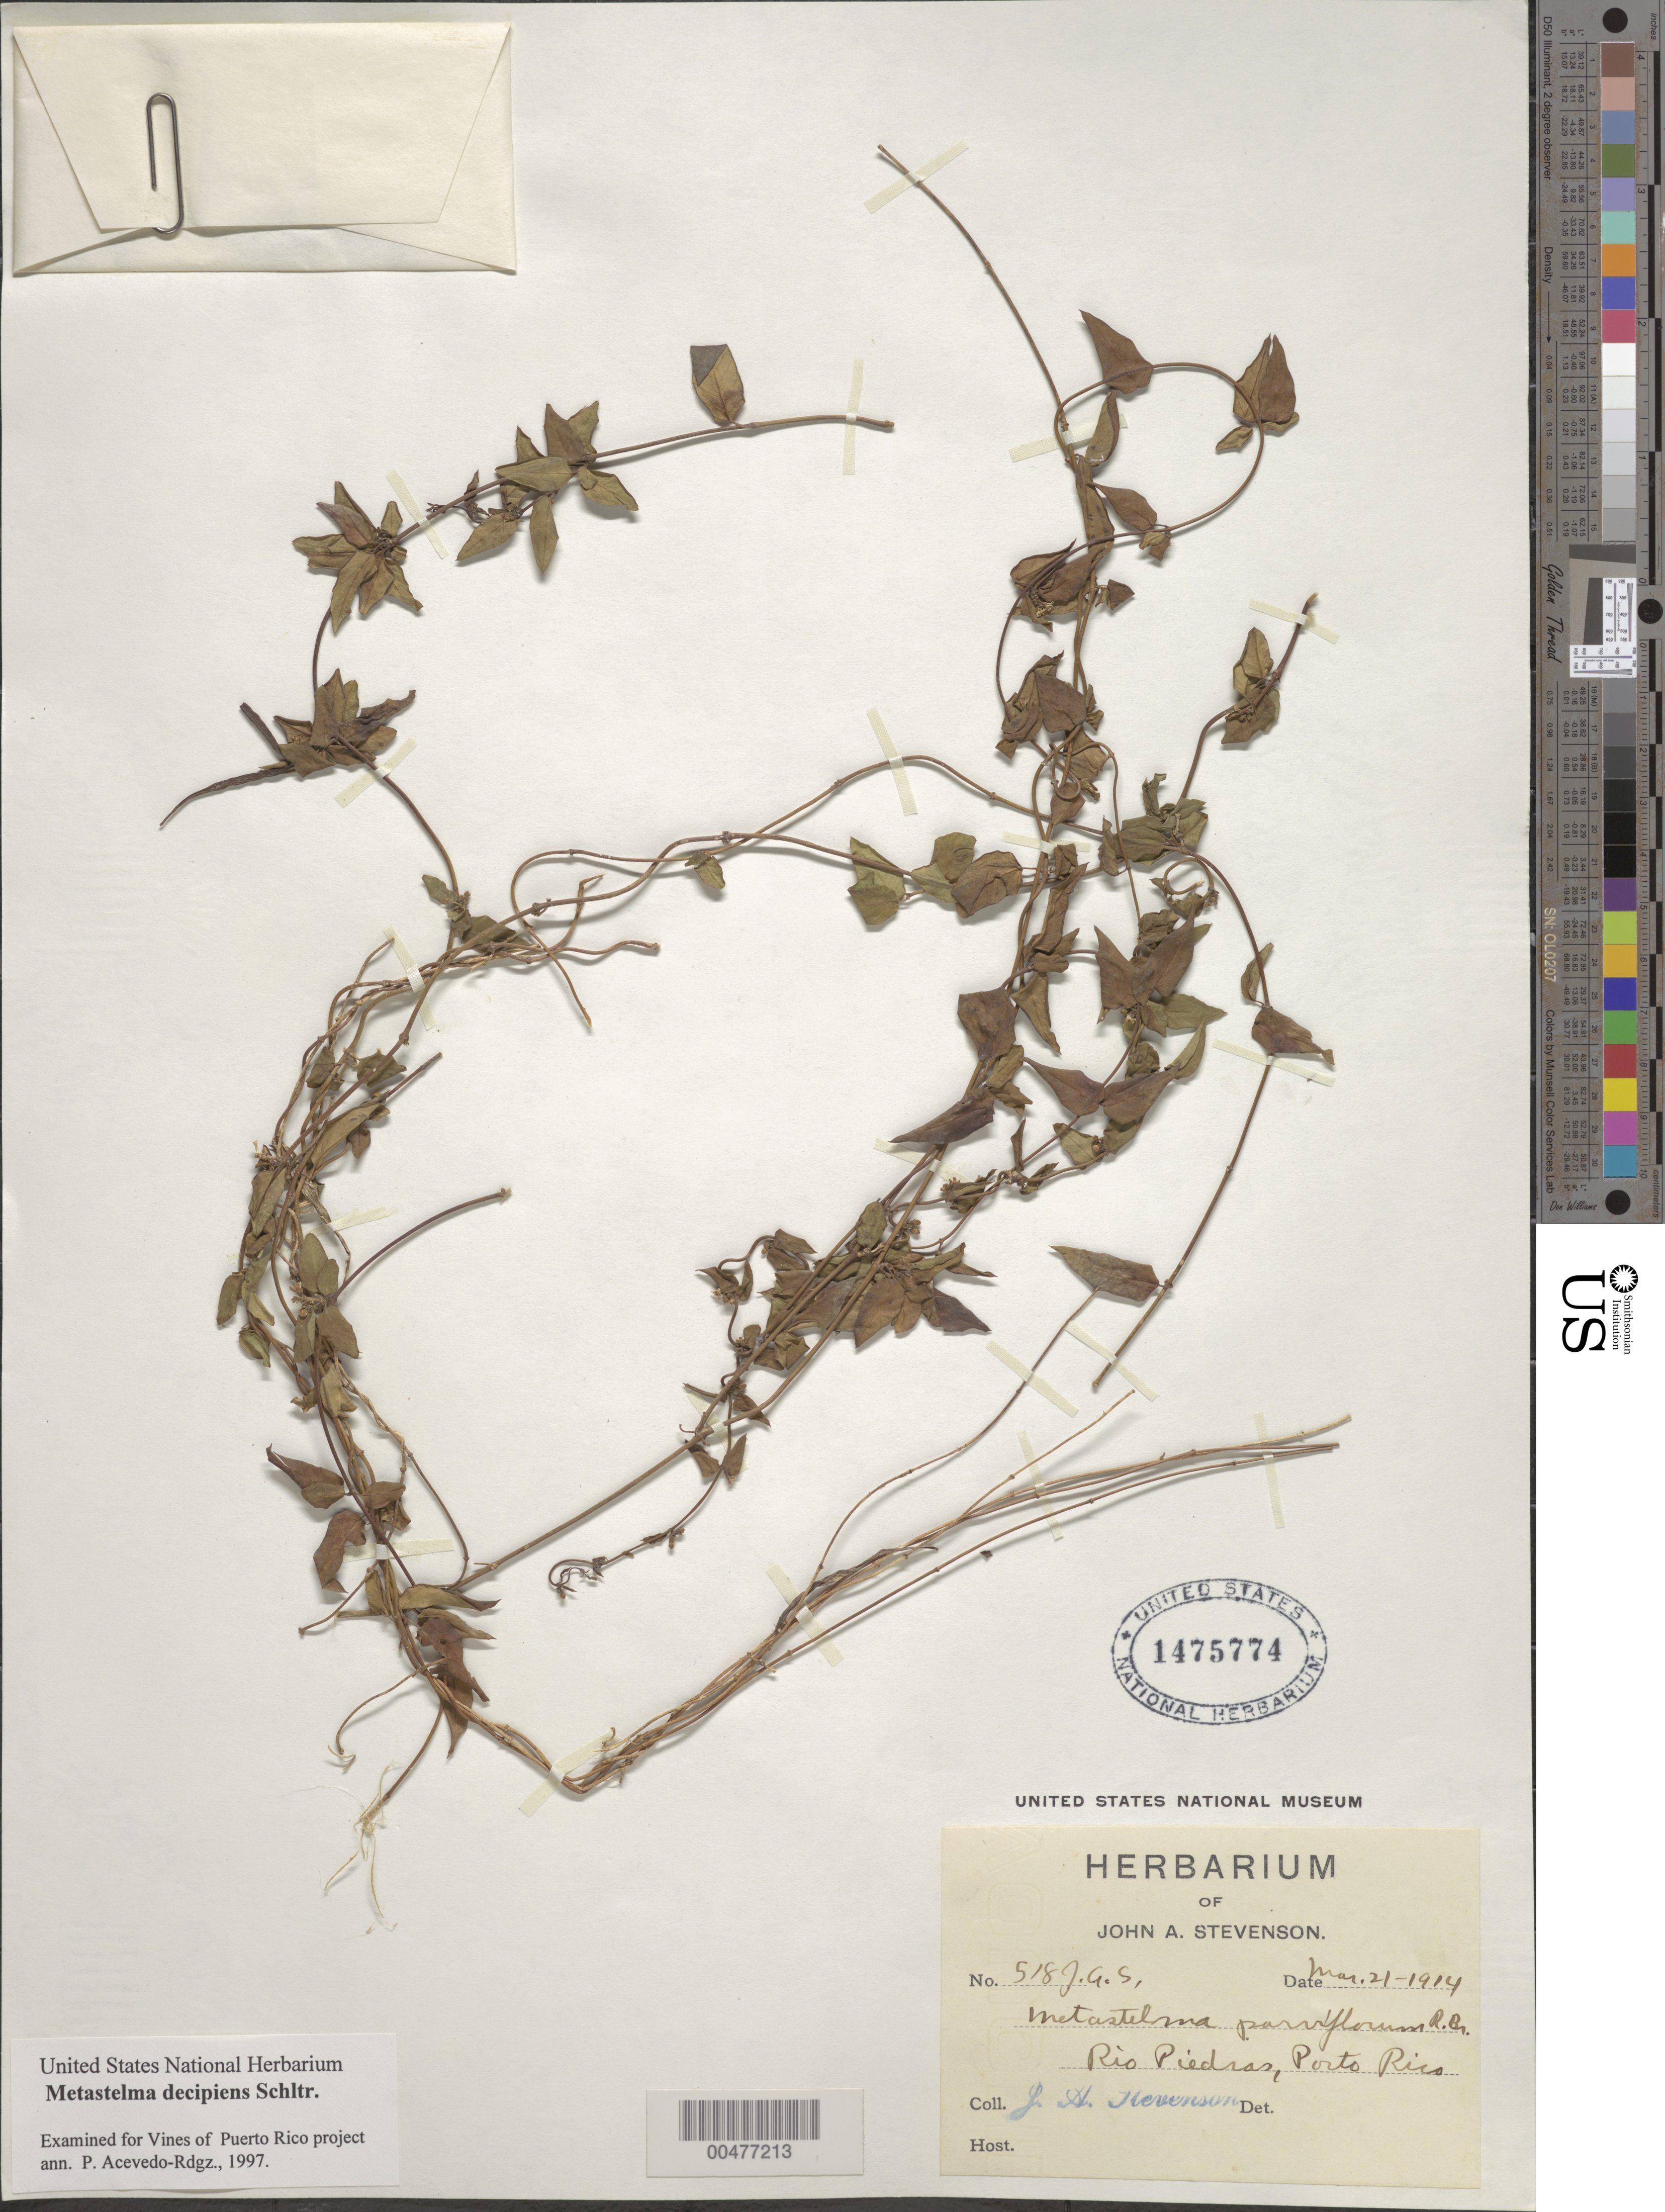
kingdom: Plantae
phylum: Tracheophyta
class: Magnoliopsida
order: Gentianales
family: Apocynaceae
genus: Metastelma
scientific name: Metastelma decipiens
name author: Schltr.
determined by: Acevedo-Rodriguez, P., (US), Smithsonian Institution - National Museum of Natural History (UNITED STATES)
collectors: J. Stevenson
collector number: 518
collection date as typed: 21 Mar 1914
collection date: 1914-03-21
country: Puerto Rico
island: Greater Antilles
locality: Rio Piedras.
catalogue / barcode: US 1475774